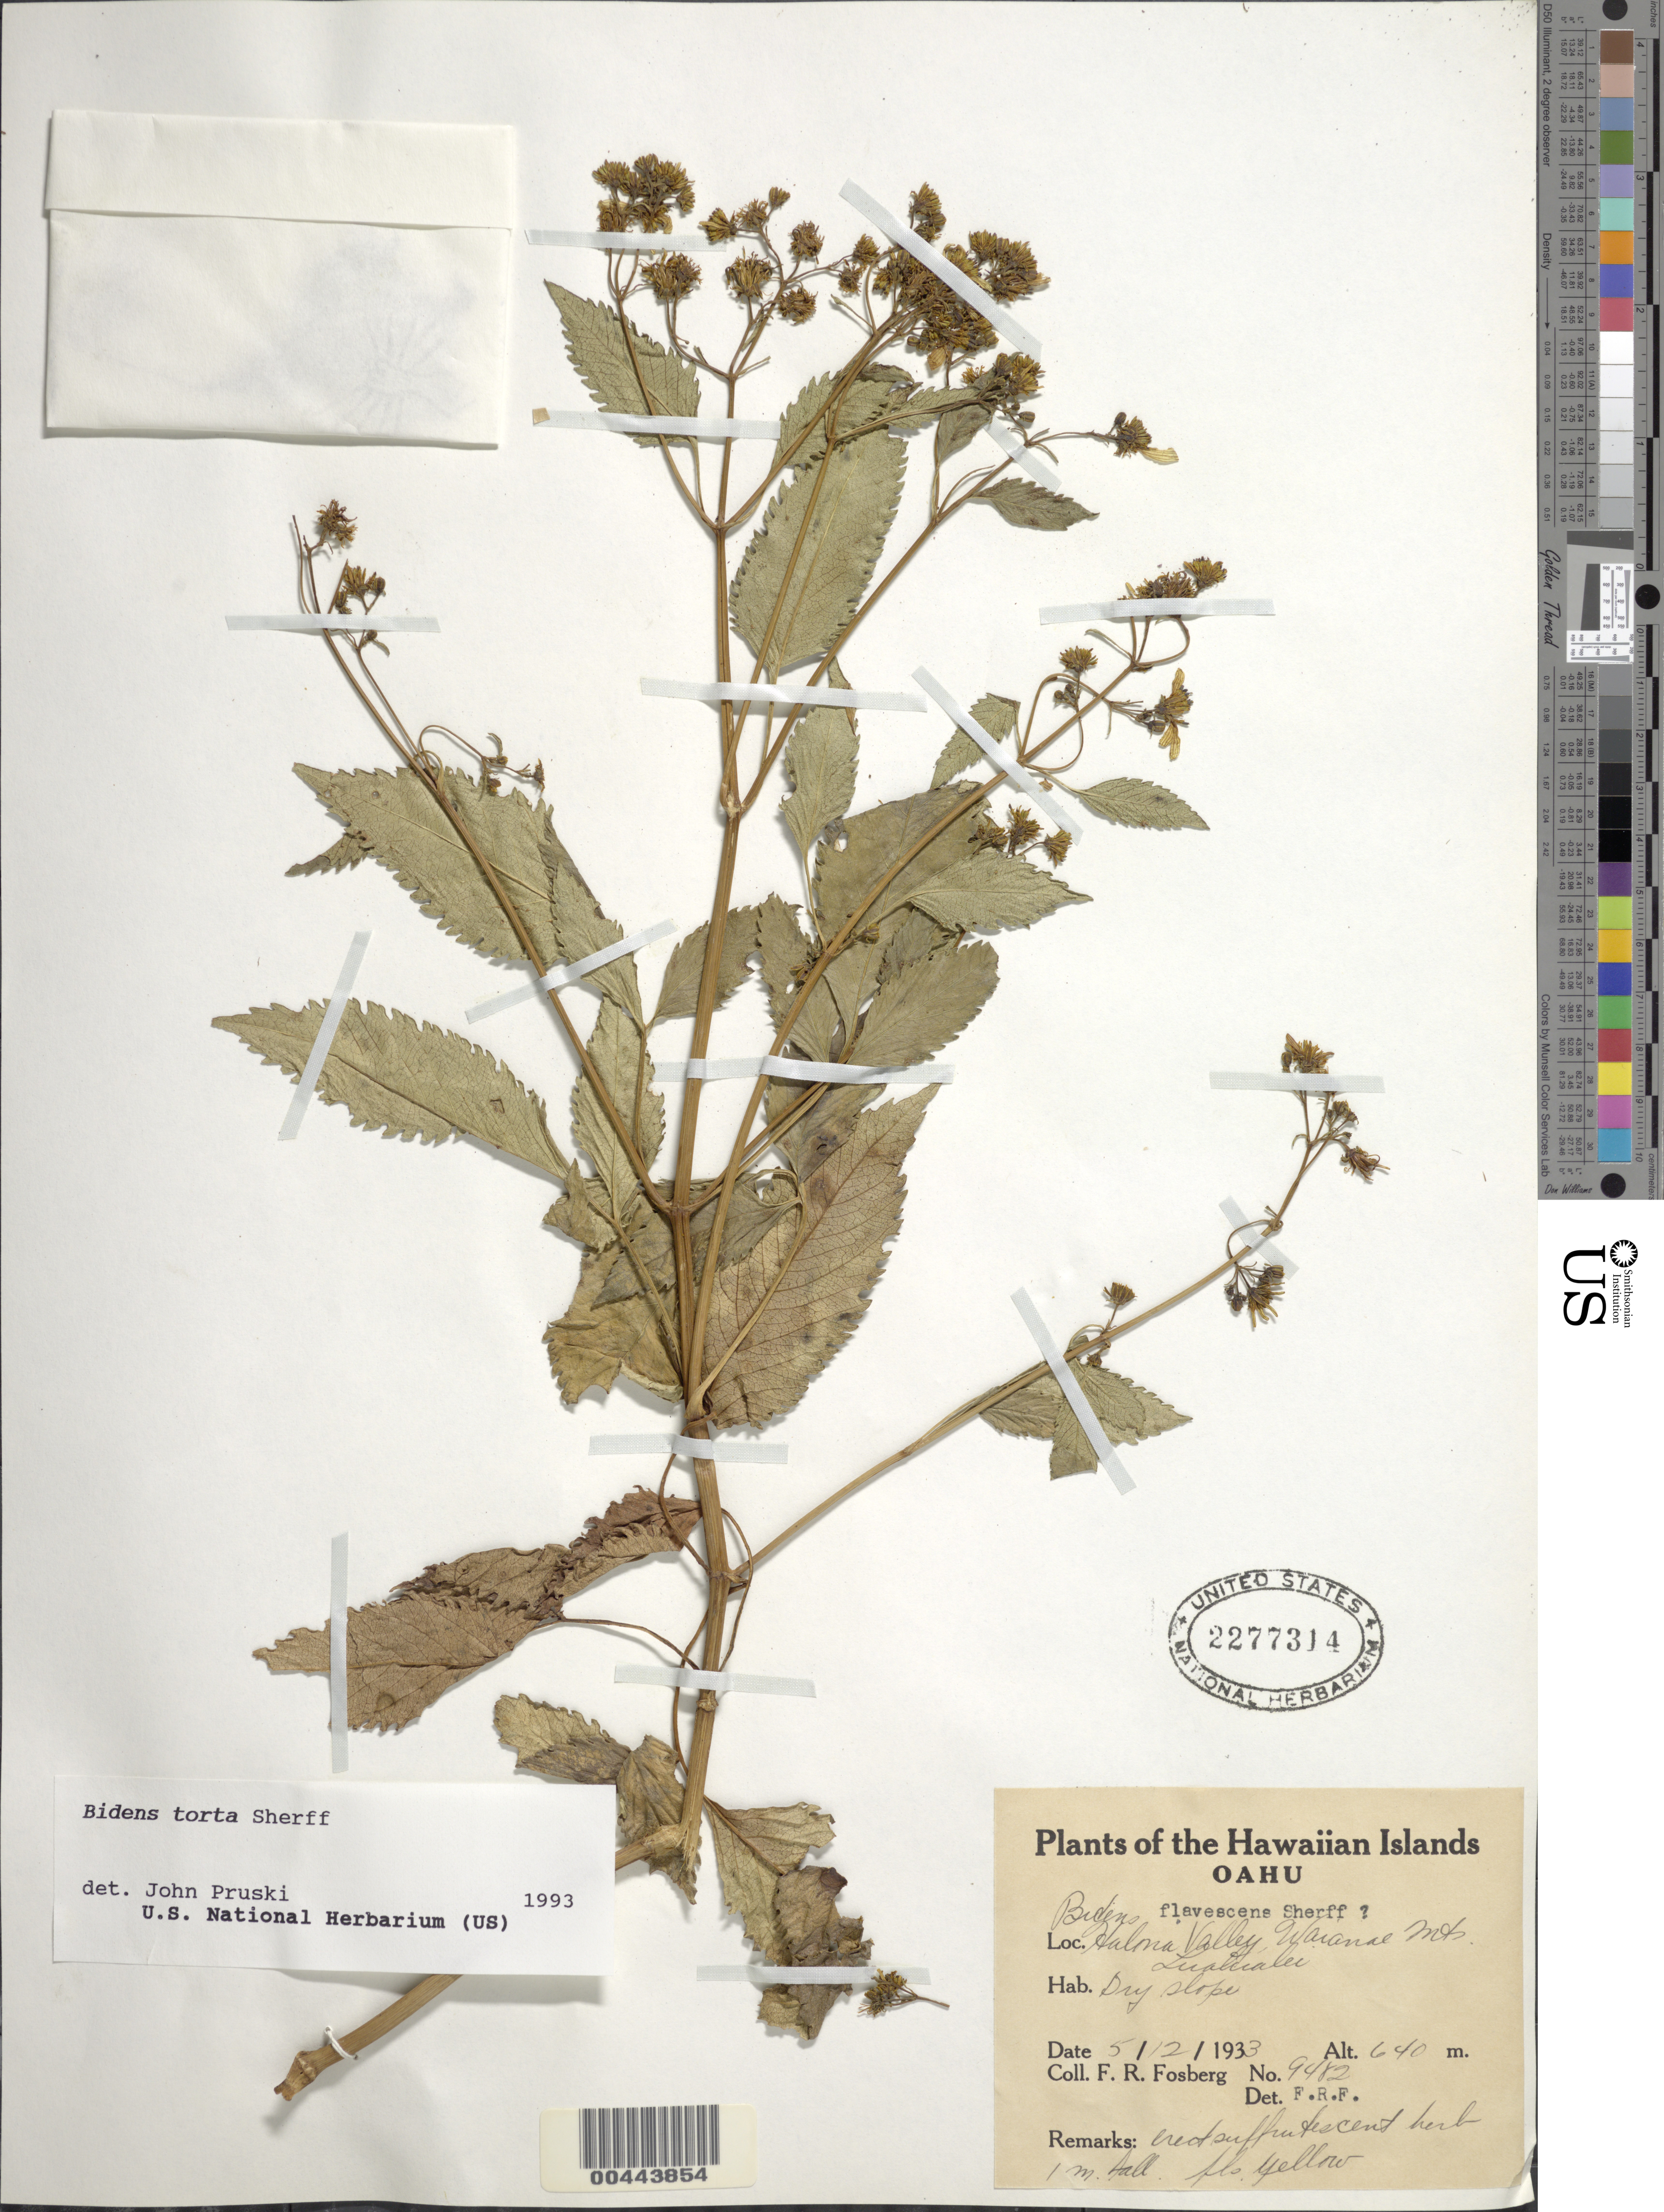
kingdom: Plantae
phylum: Tracheophyta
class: Magnoliopsida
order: Asterales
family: Asteraceae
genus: Bidens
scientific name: Bidens torta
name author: Sherff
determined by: Pruski, J. F.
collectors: F. R. Fosberg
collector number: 9482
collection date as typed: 12 May 1933 or 5 Dec 1933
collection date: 1933-05-12 or 1933-12-05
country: United States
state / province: Hawaii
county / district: Honolulu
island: Oahu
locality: Halena Valley, Waianae Mts., Lualualei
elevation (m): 640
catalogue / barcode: US 2277314